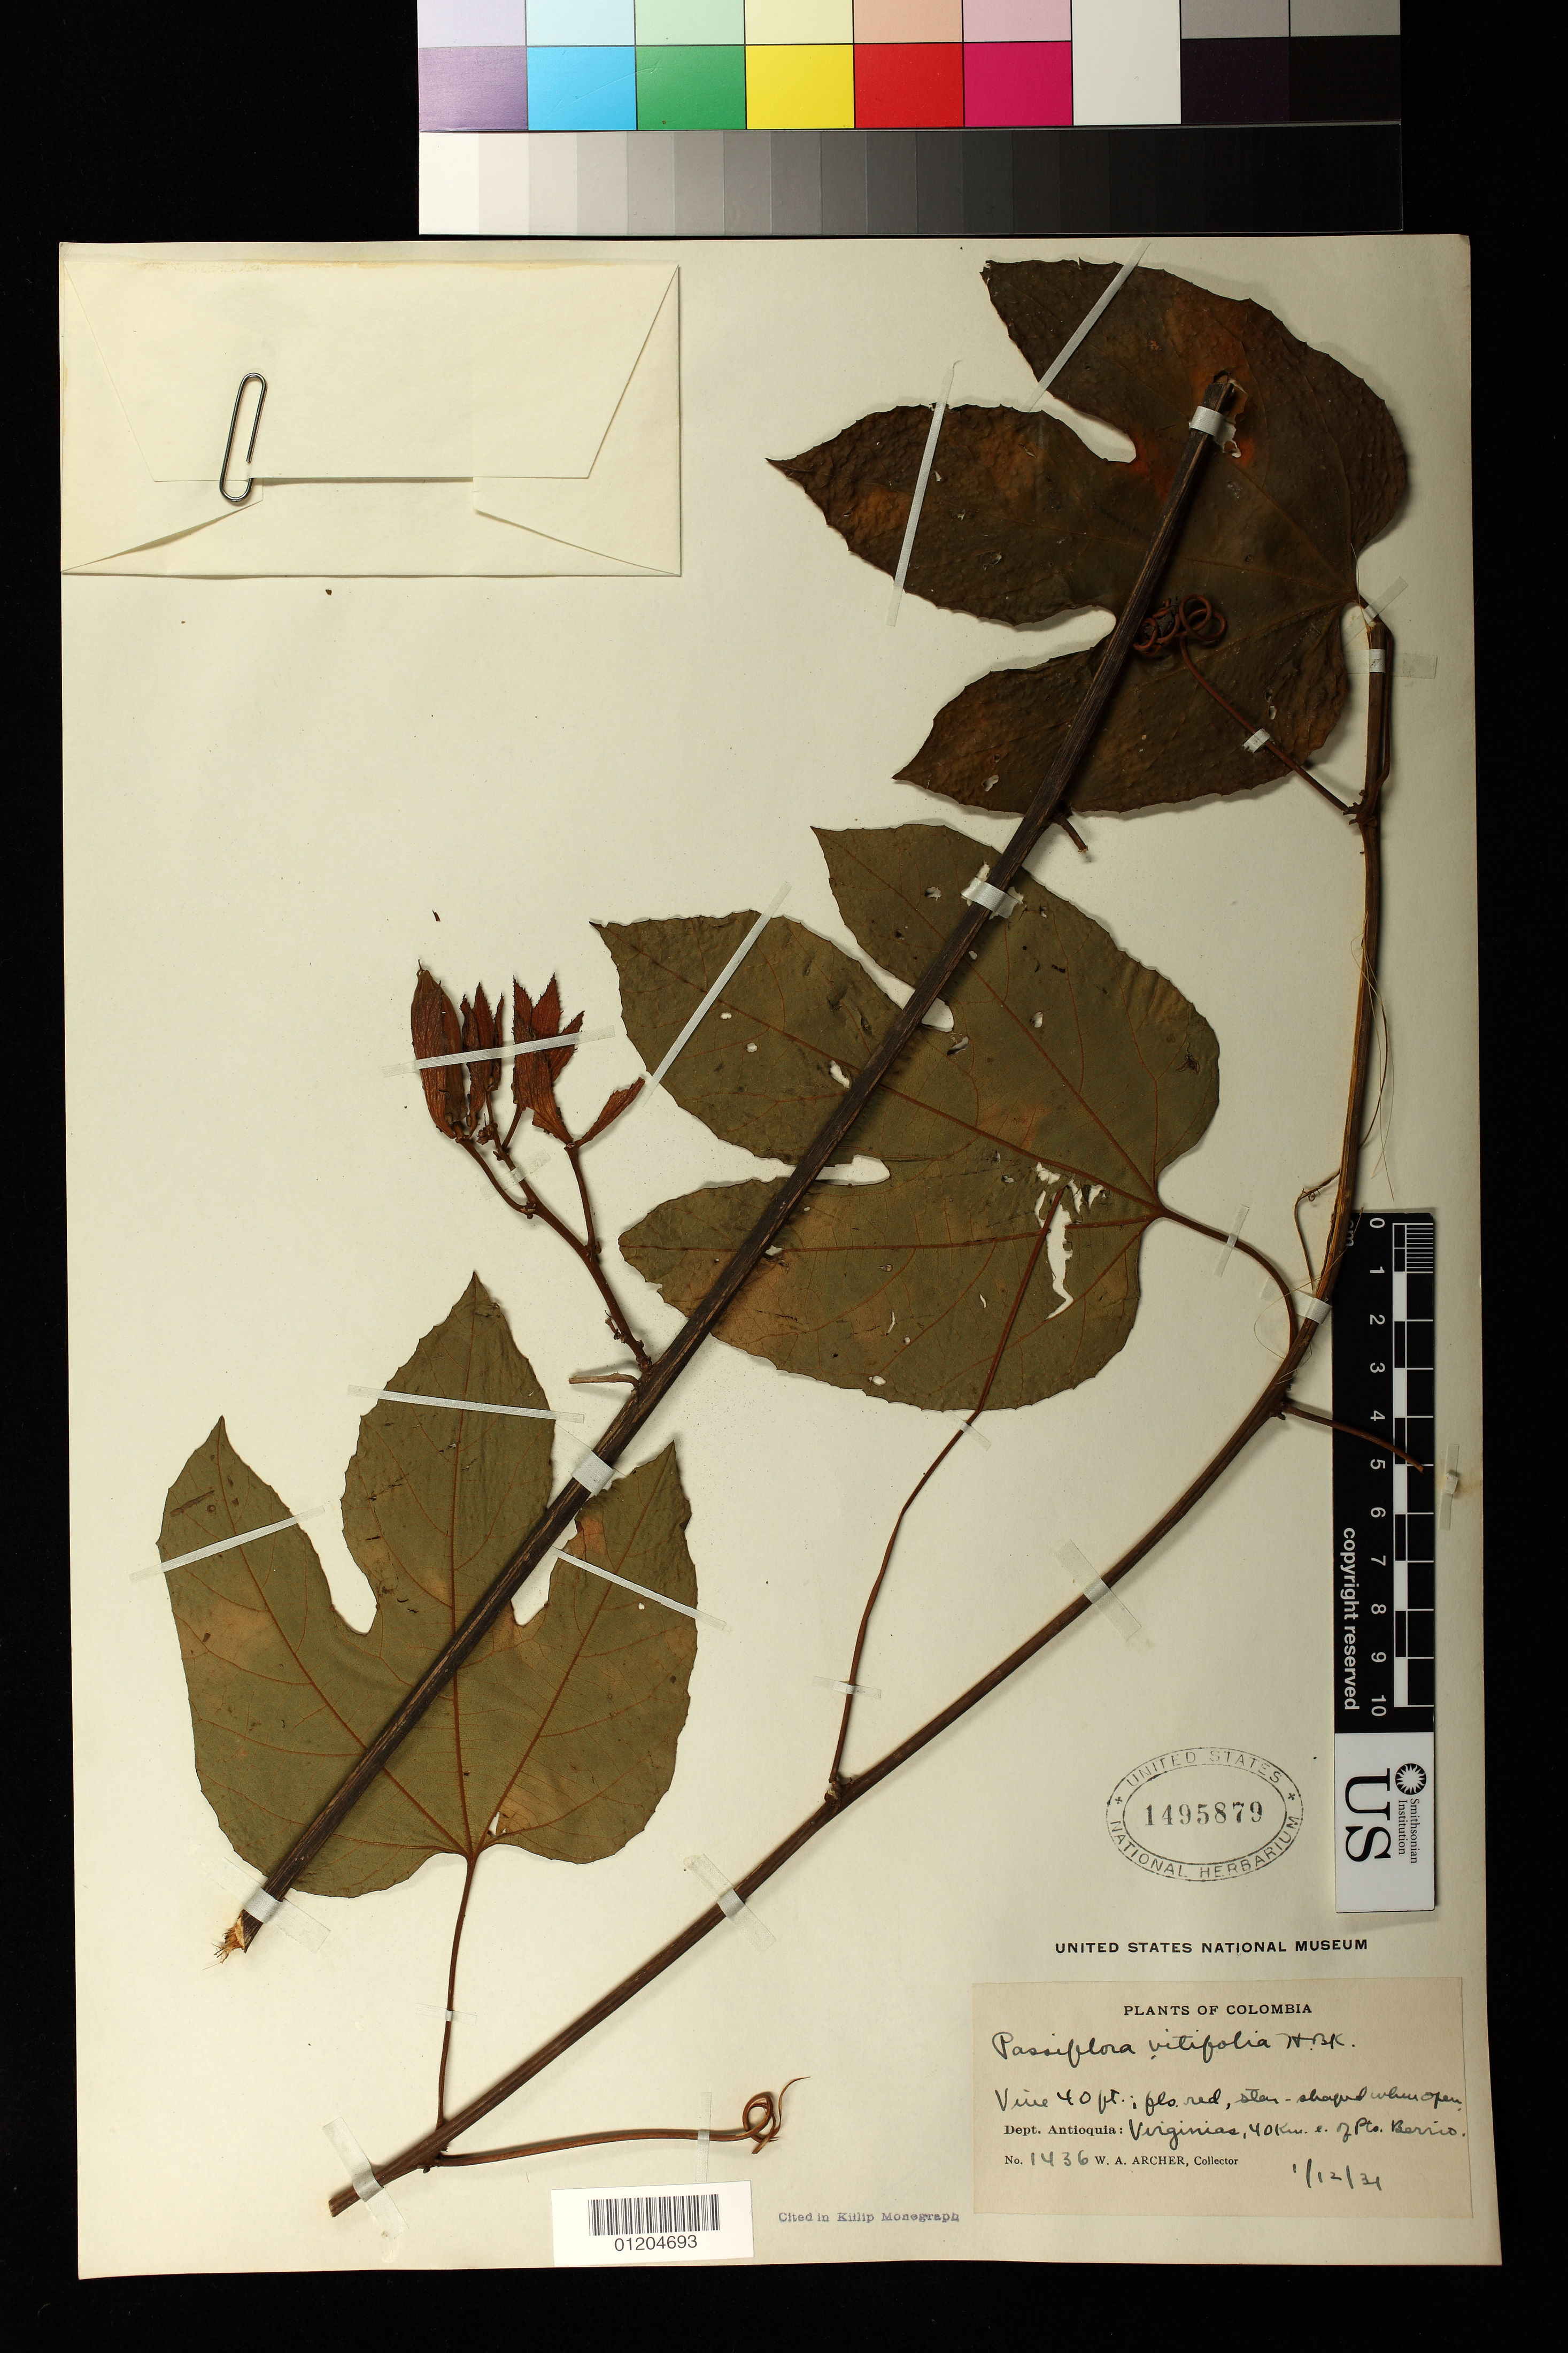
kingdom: Plantae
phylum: Tracheophyta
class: Magnoliopsida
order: Malpighiales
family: Passifloraceae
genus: Passiflora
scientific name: Passiflora vitifolia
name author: Kunth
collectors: W. A. Archer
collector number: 1436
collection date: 1934-01-12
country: Colombia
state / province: Antioquia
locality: Virginias, 40 Km. e. of Pto. Berrio.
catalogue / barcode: US 1495879